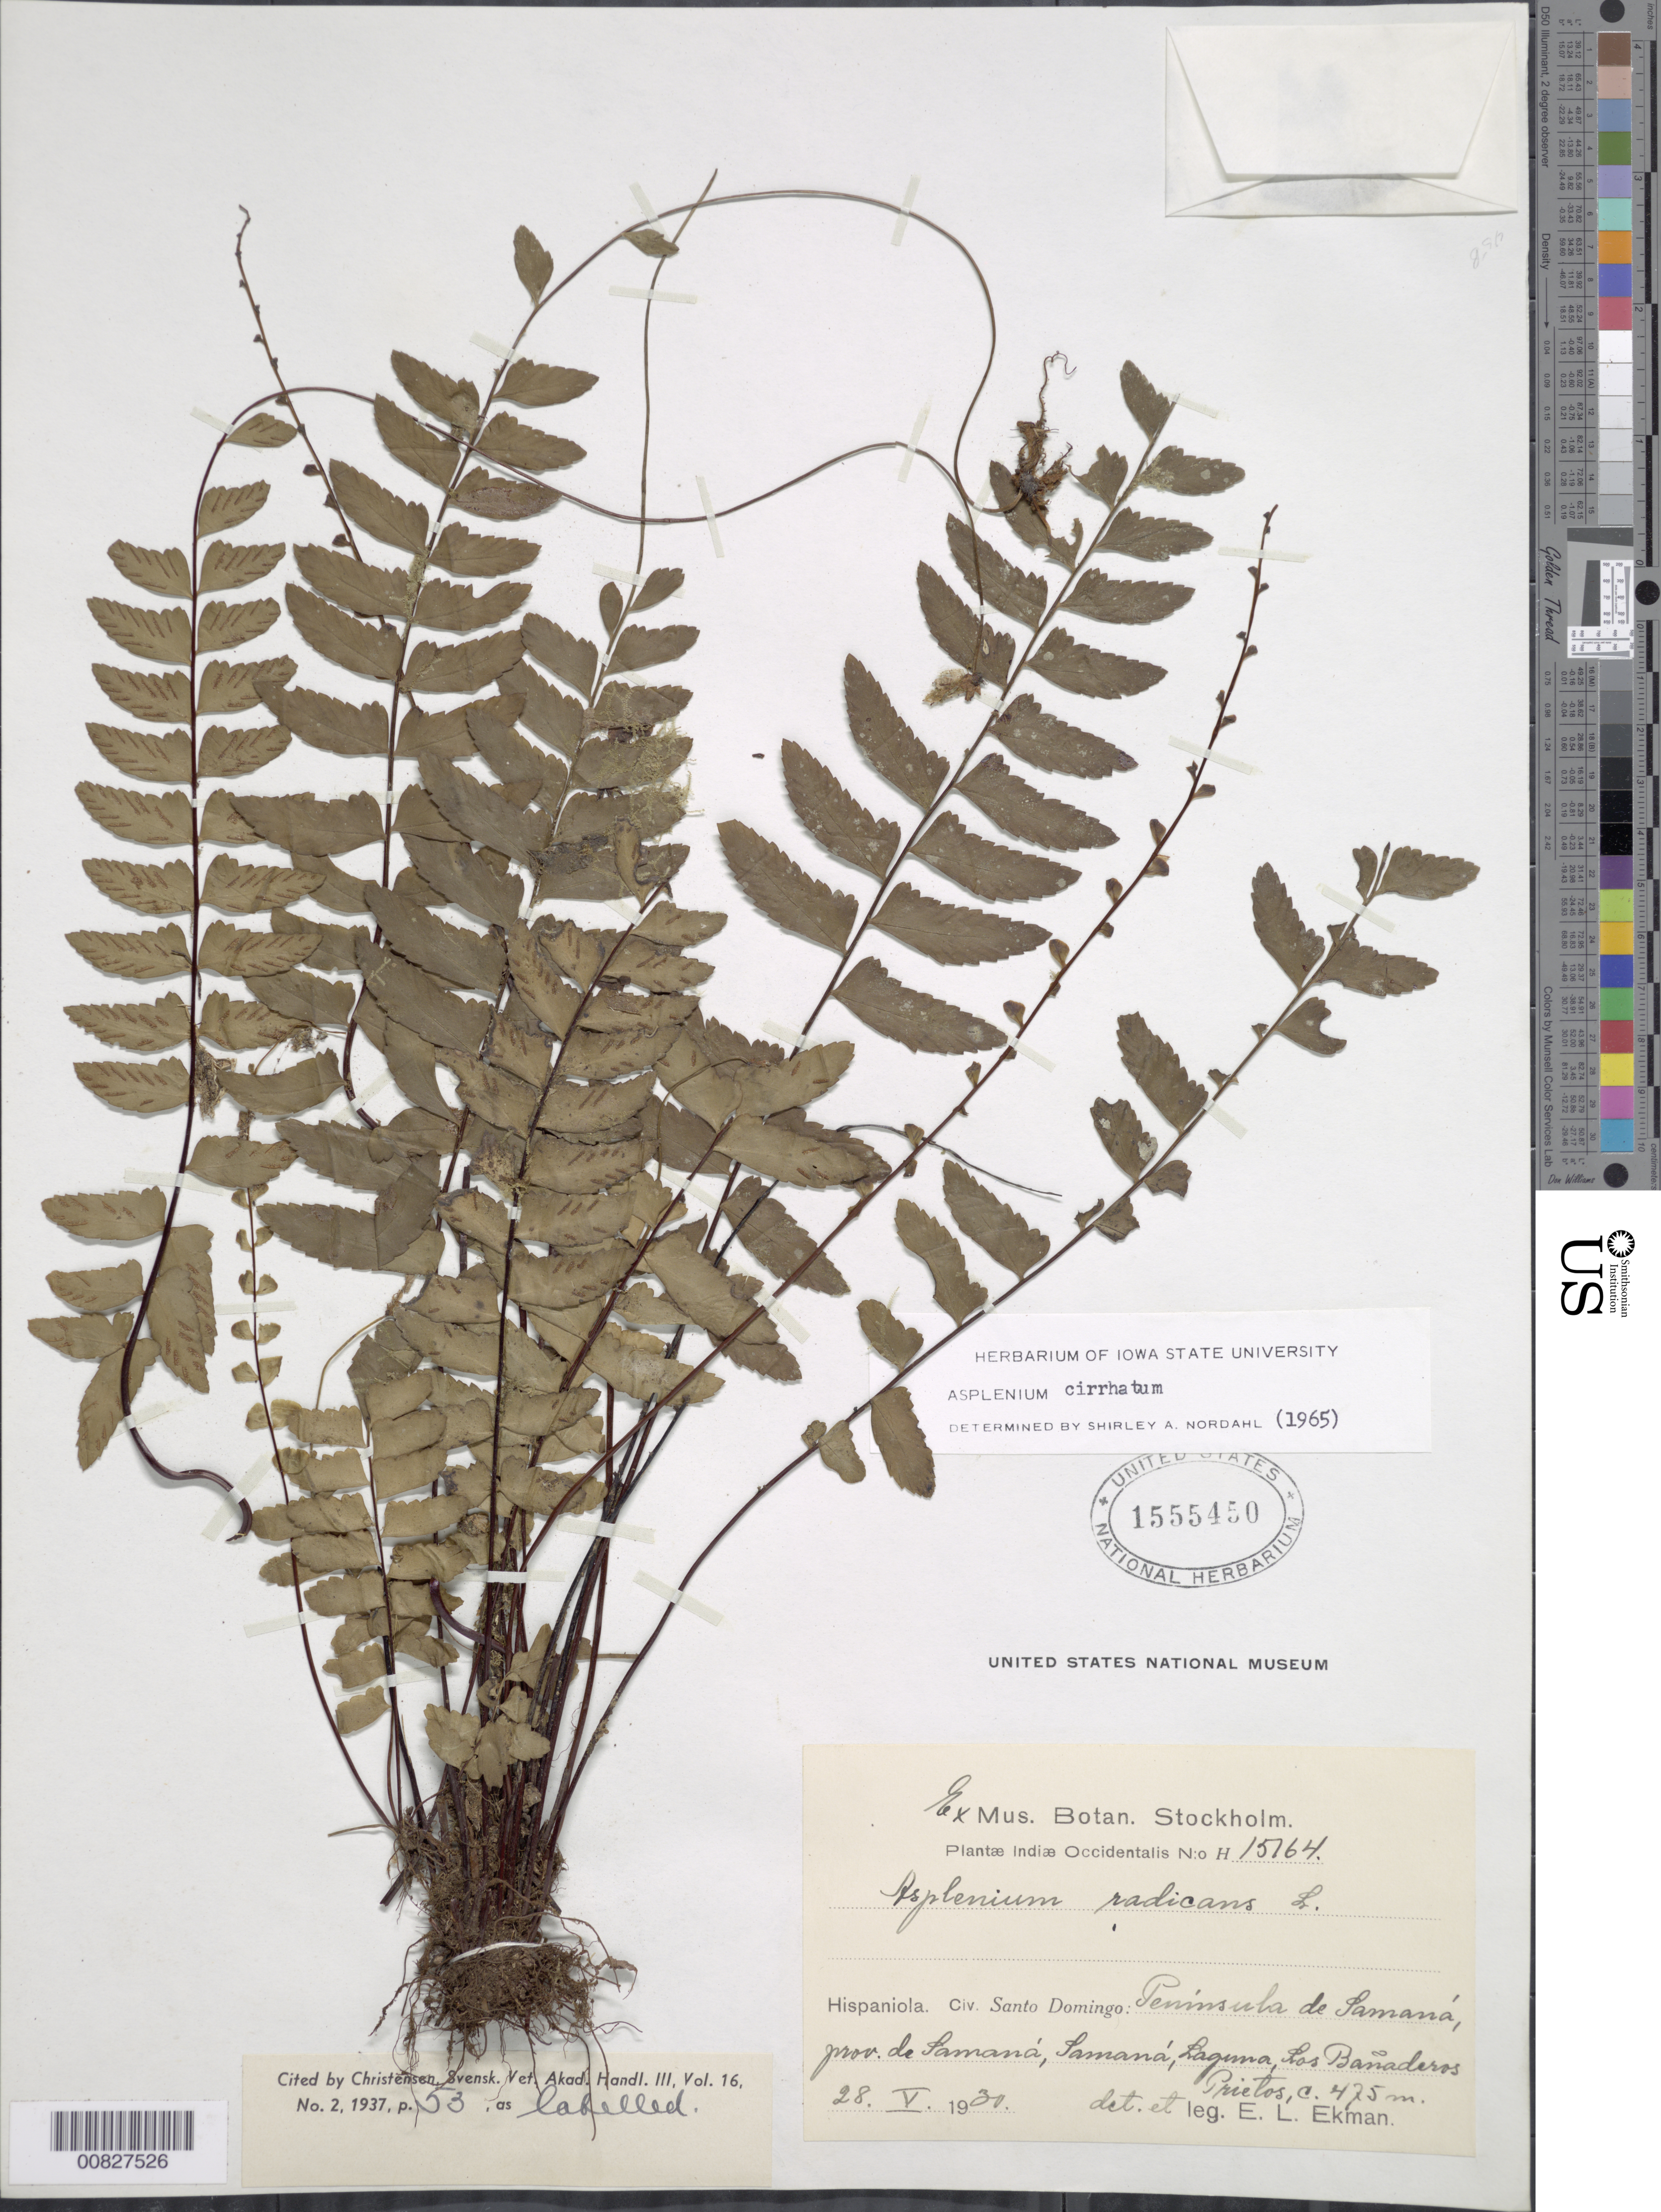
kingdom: Plantae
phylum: Tracheophyta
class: Polypodiopsida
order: Polypodiales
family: Aspleniaceae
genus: Asplenium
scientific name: Asplenium radicans var. cirrhatum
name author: (Rich. ex Willd.) Rosenst.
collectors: E. L. Ekman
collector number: H 15164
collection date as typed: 28 May 1920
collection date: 1920-05-28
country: Dominican Republic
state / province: Samana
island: Hispaniola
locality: Samaná Peninsula, Samaná, Laguna Los Bañaderos Prietos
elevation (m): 475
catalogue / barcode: US 1555450